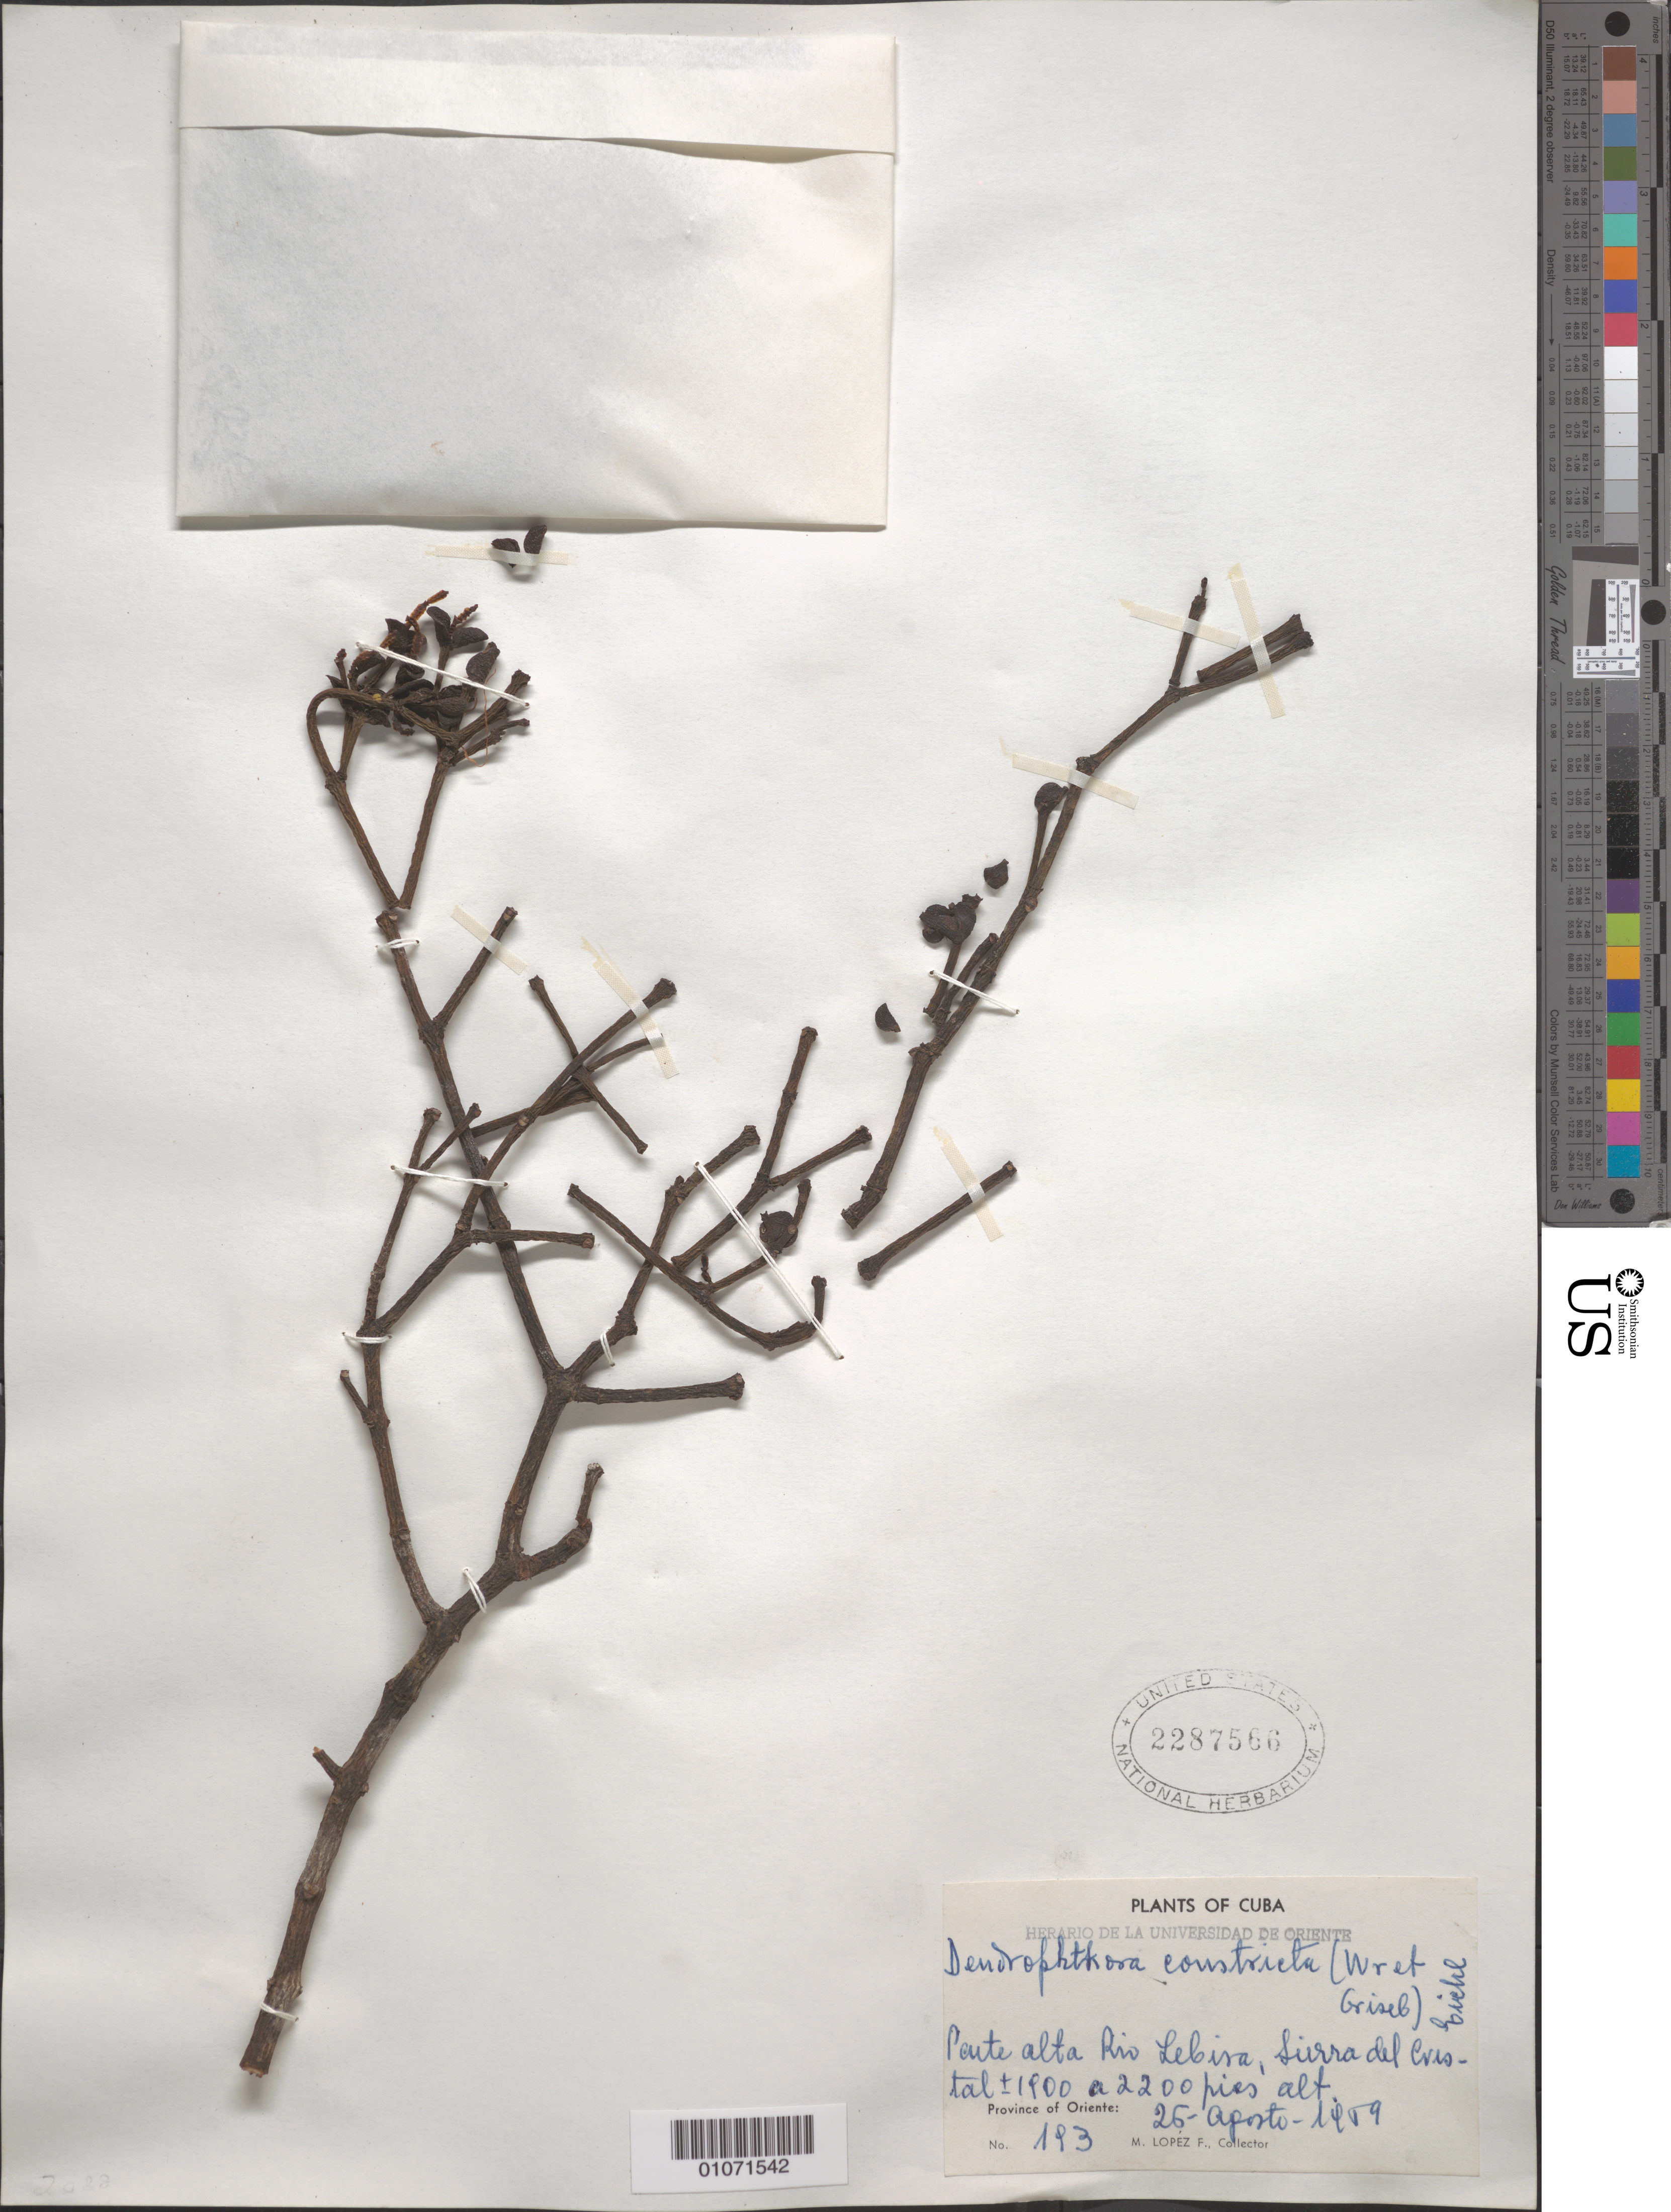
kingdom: Plantae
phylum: Tracheophyta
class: Magnoliopsida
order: Santalales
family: Viscaceae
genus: Dendrophthora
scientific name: Dendrophthora constricta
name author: Eichler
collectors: M. López Figueiras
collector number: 193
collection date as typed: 25 Aug 1959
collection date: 1959-08-25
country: Cuba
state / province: Oriente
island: Cuba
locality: Parte alta del rio Lebira, Sierra de Cristal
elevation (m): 579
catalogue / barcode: US 2287566